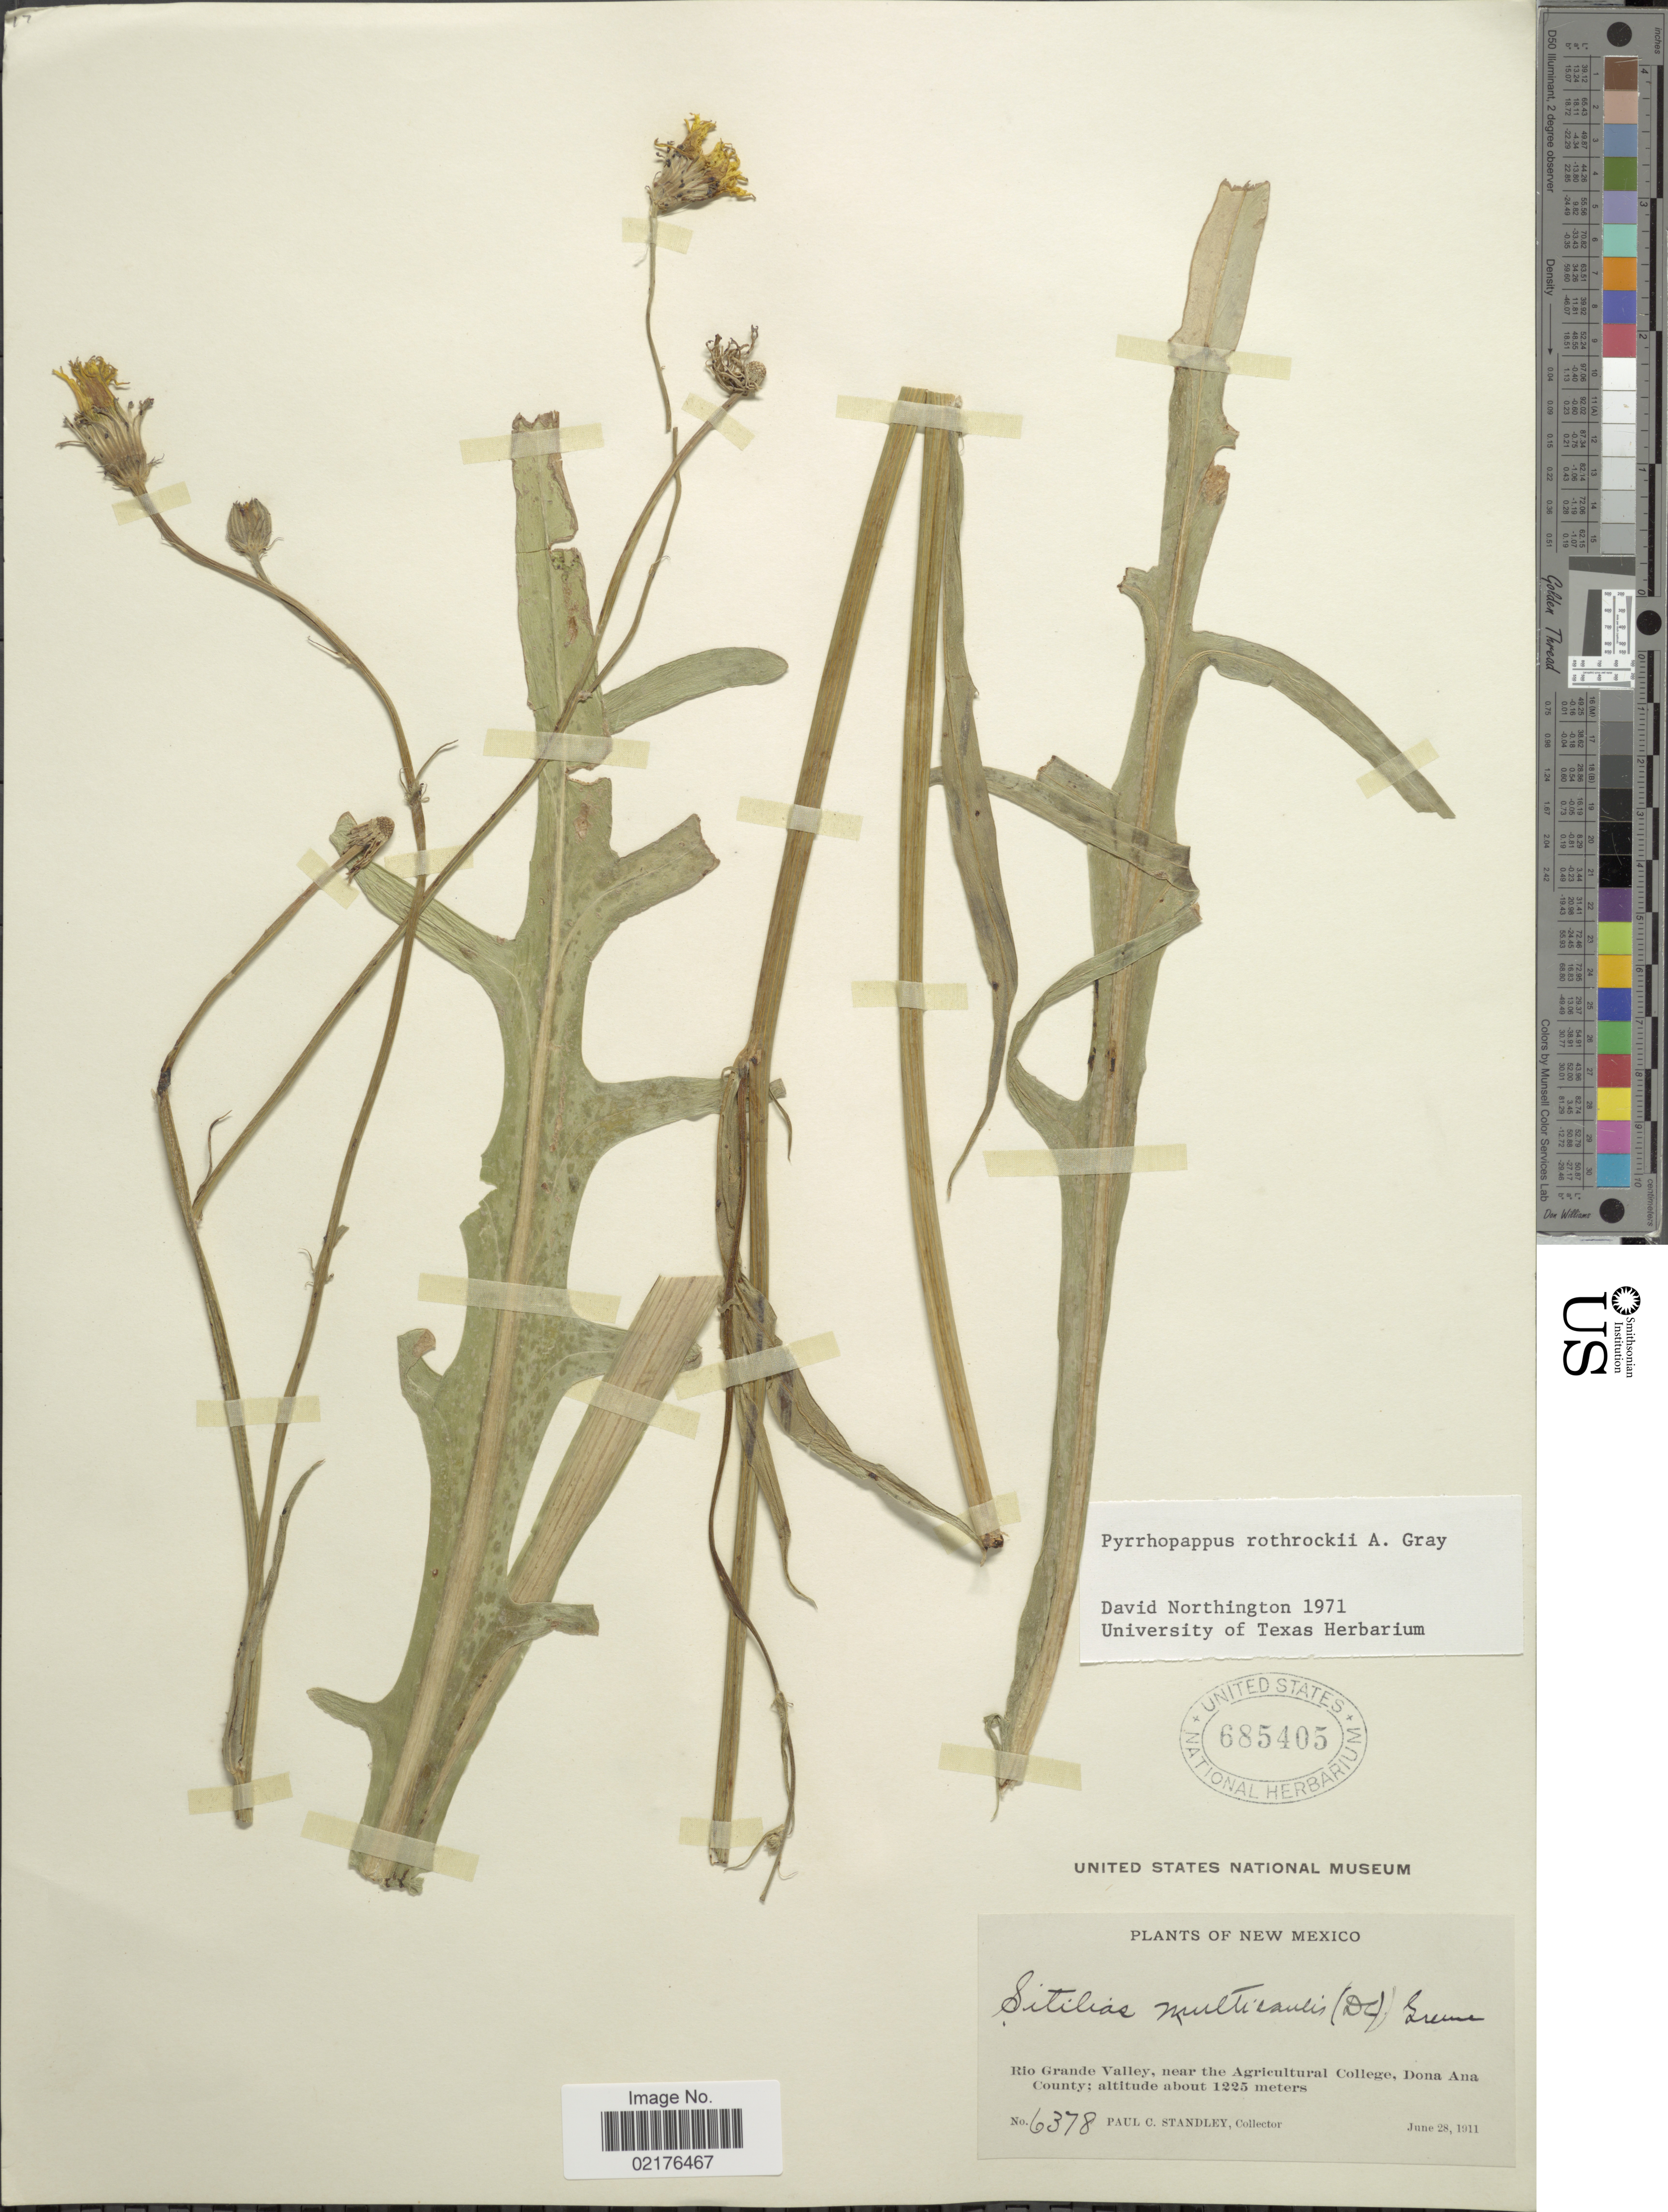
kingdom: Plantae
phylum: Tracheophyta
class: Magnoliopsida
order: Asterales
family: Asteraceae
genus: Pyrrhopappus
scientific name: Pyrrhopappus rothrockii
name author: A. Gray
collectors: P. C. Standley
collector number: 6378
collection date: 1911-06-28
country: United States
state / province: New Mexico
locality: Rio Grande Valley, near the Agriculture College, Dona Ana County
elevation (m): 1225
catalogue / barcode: US 685405